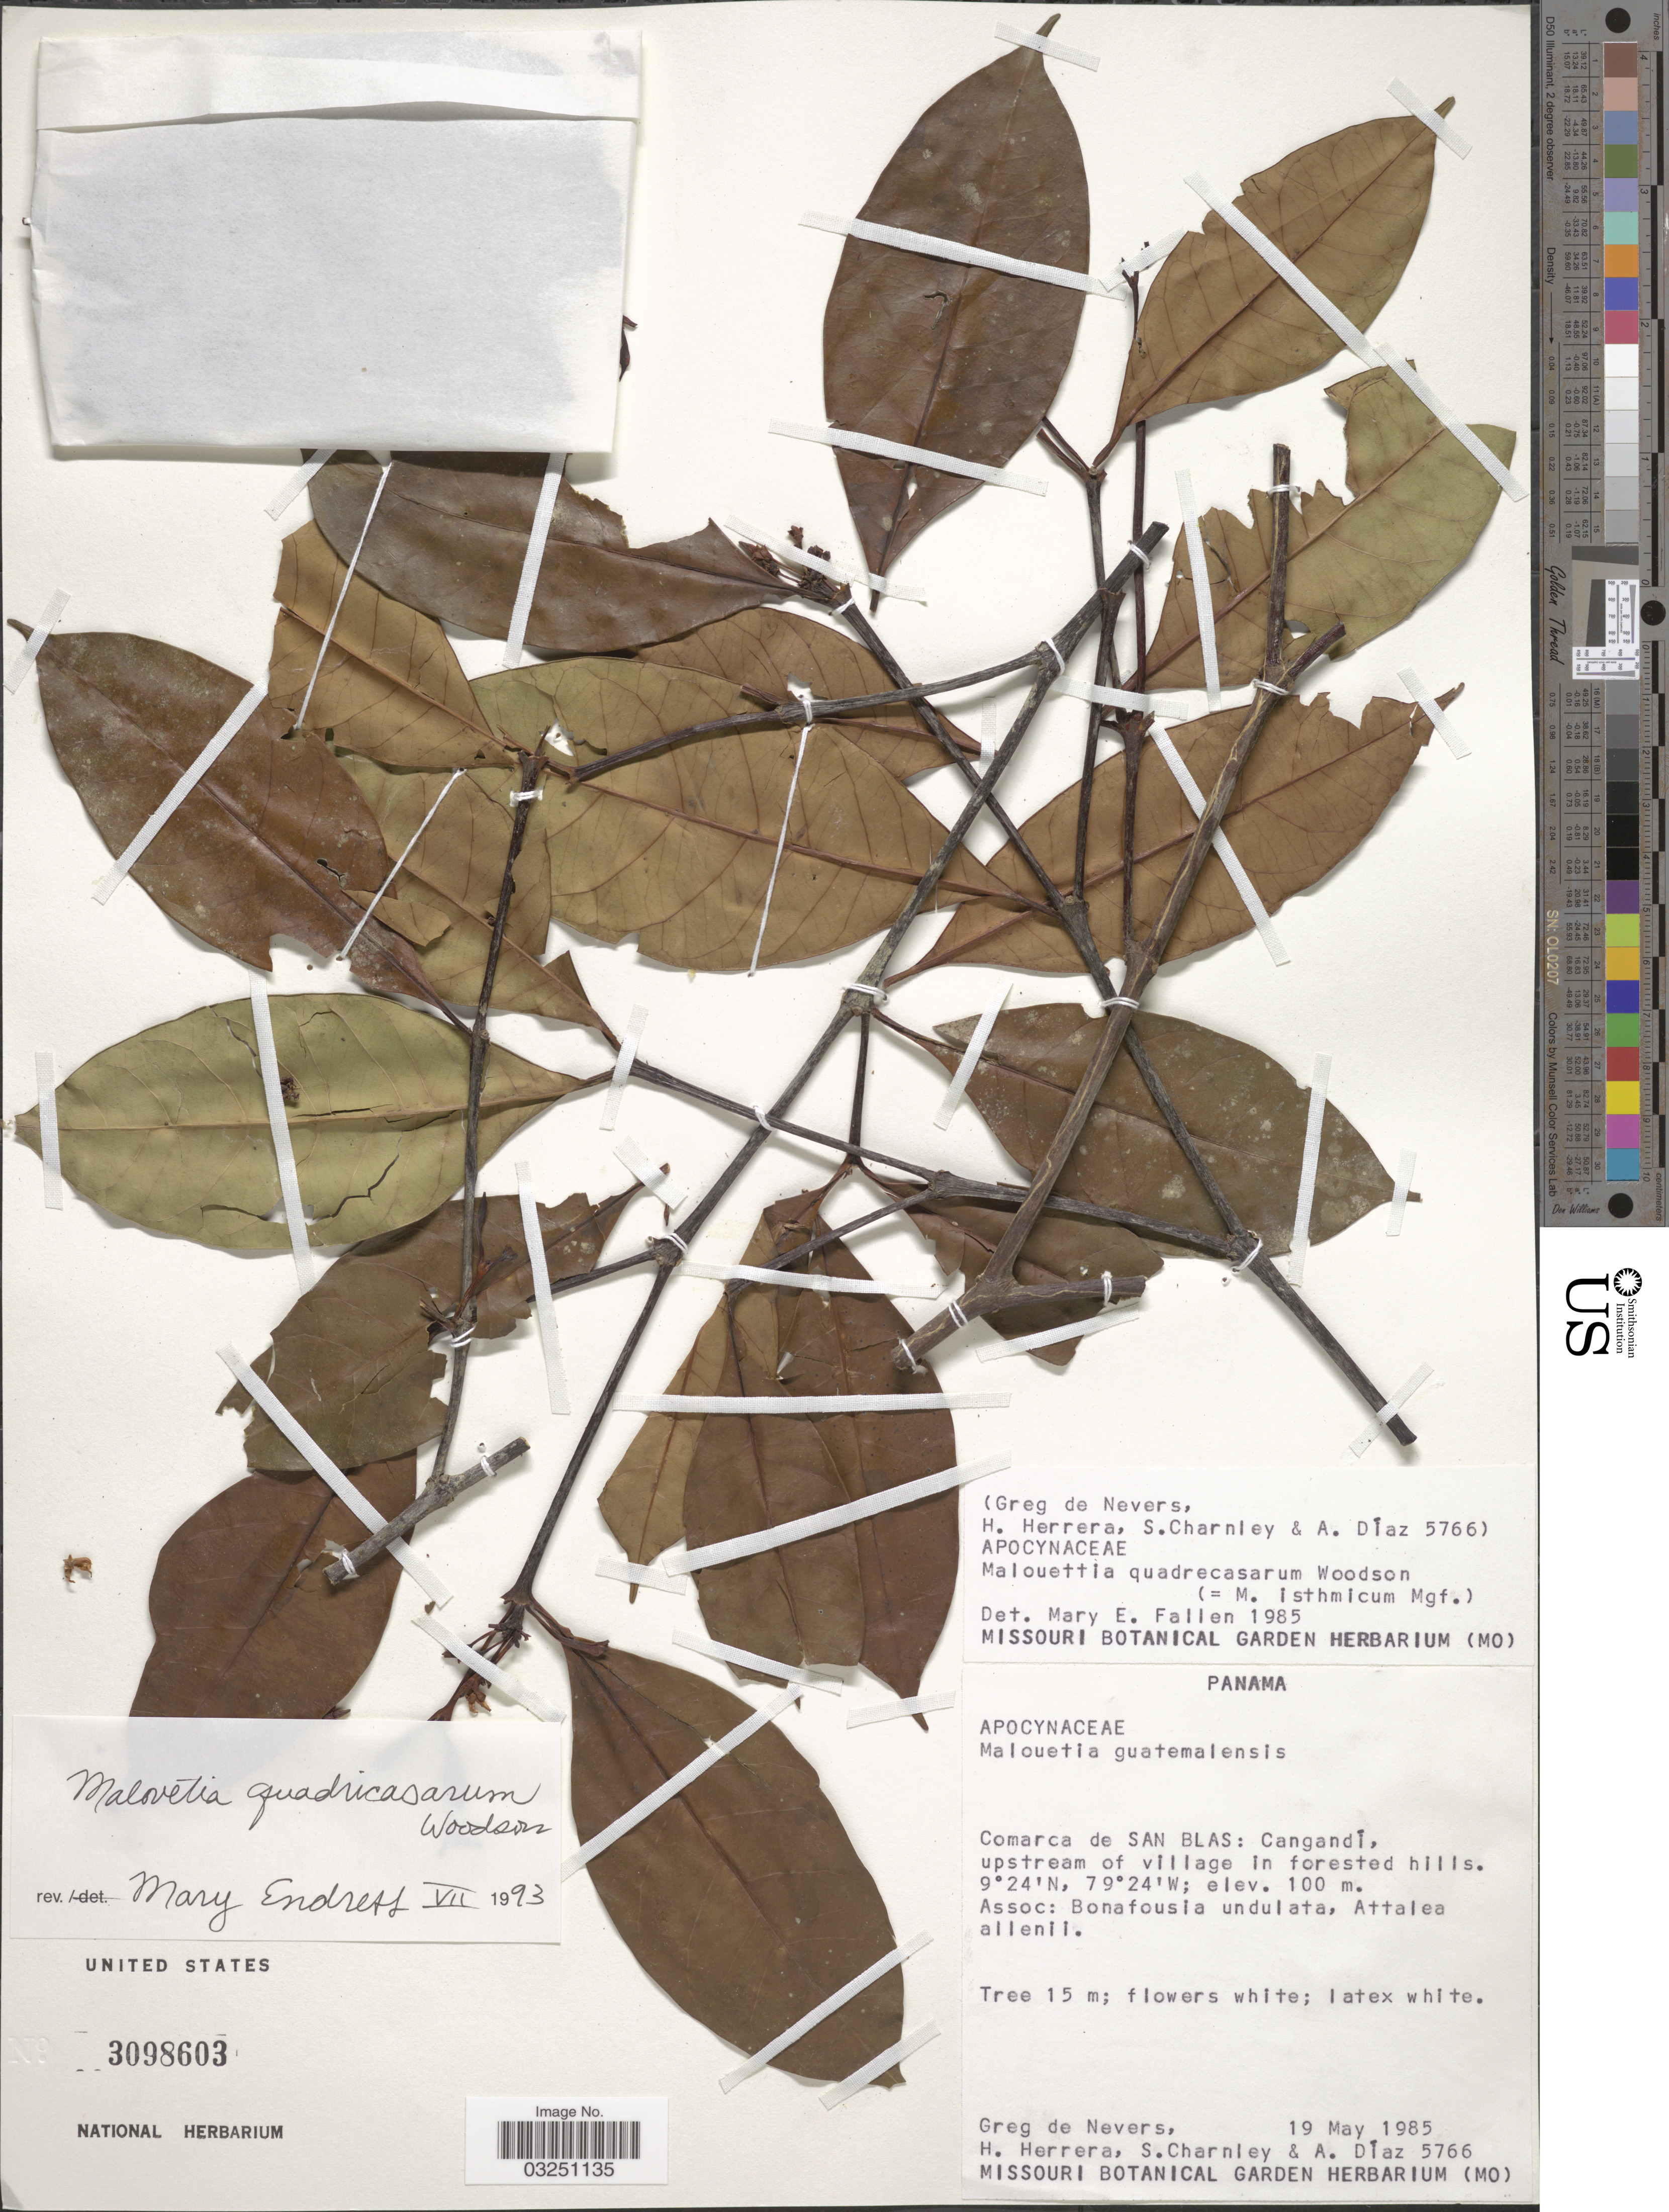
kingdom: Plantae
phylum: Tracheophyta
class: Magnoliopsida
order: Gentianales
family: Apocynaceae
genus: Malouetia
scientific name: Malouetia guatemalensis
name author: (Müll. Arg.) Standl.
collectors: G. Nevers, H. Herrera, S. Charnley & A. Díaz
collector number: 5766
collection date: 1985-05-19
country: Panama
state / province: Kuna Yala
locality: Comarca de San Blas: Cangandí, upstream of village in forested hills.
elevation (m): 100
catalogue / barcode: US 3098603